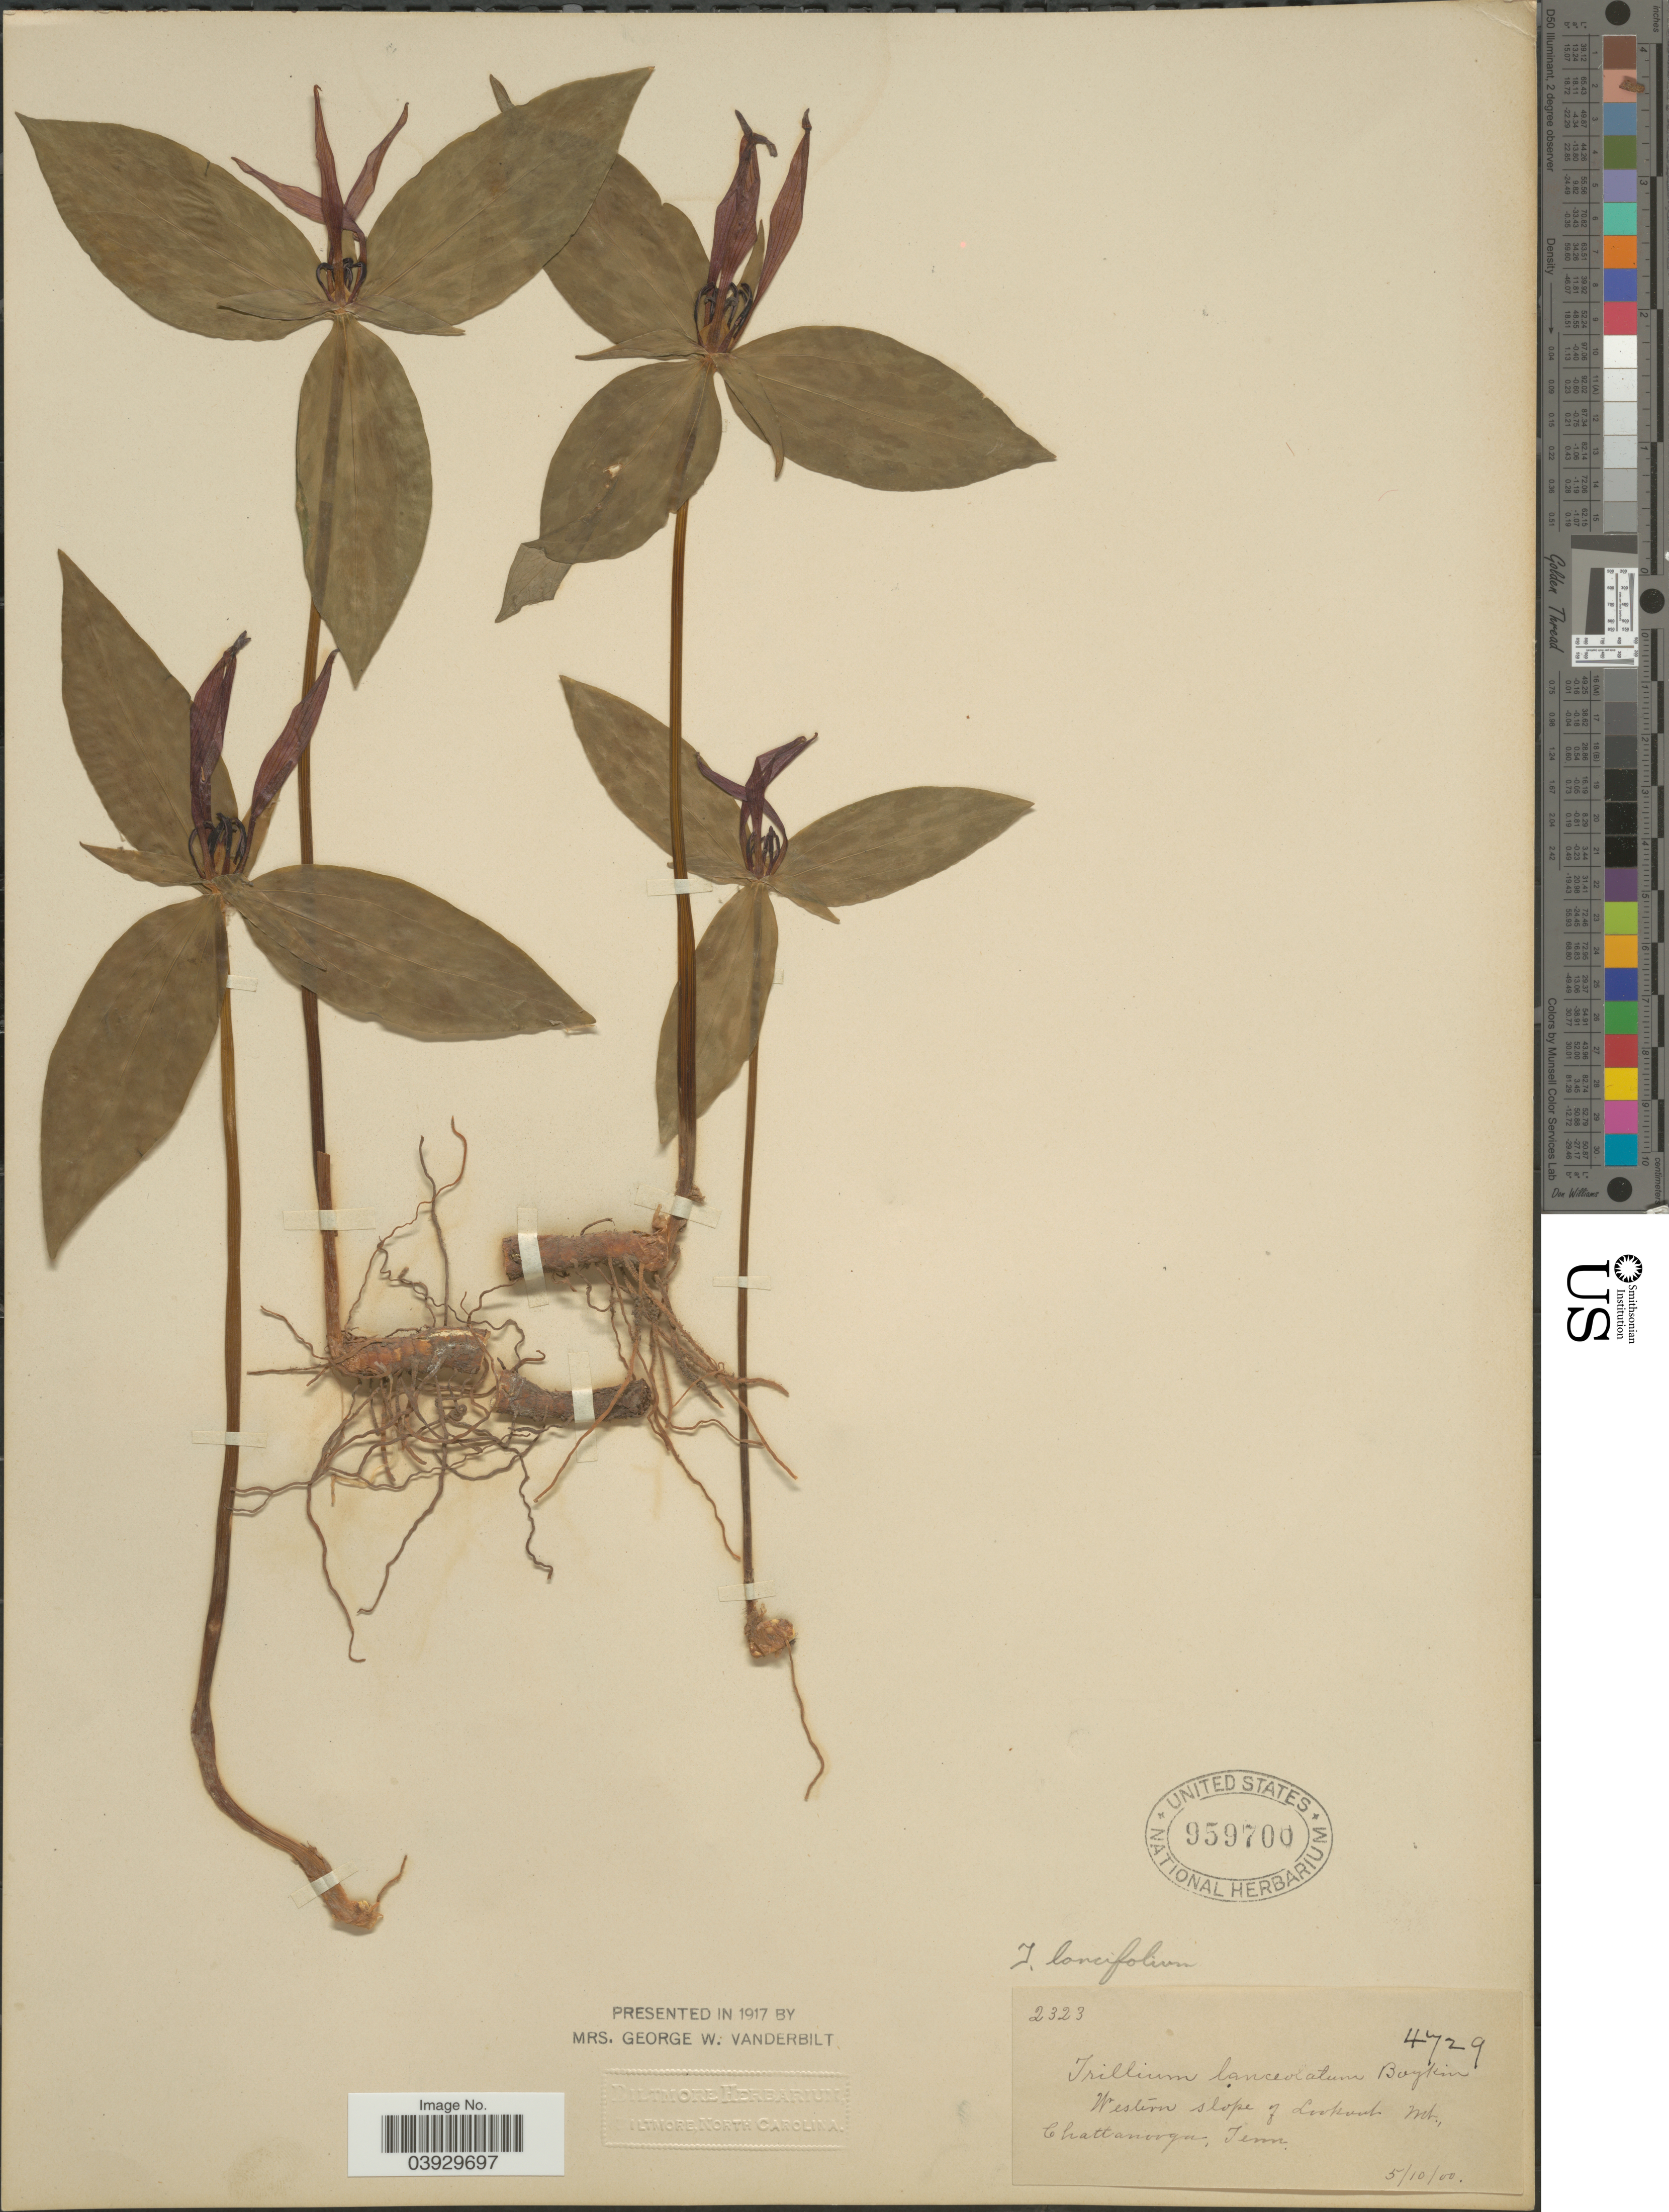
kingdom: Plantae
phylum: Tracheophyta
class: Liliopsida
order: Liliales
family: Melanthiaceae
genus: Trillium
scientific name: Trillium lancifolium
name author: Raf.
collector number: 2323/4729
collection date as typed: Transcribed d/m/y: 10/5/0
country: United States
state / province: Tennessee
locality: Western slope of Lookout Mt., Chattanooga.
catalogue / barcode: US 959700